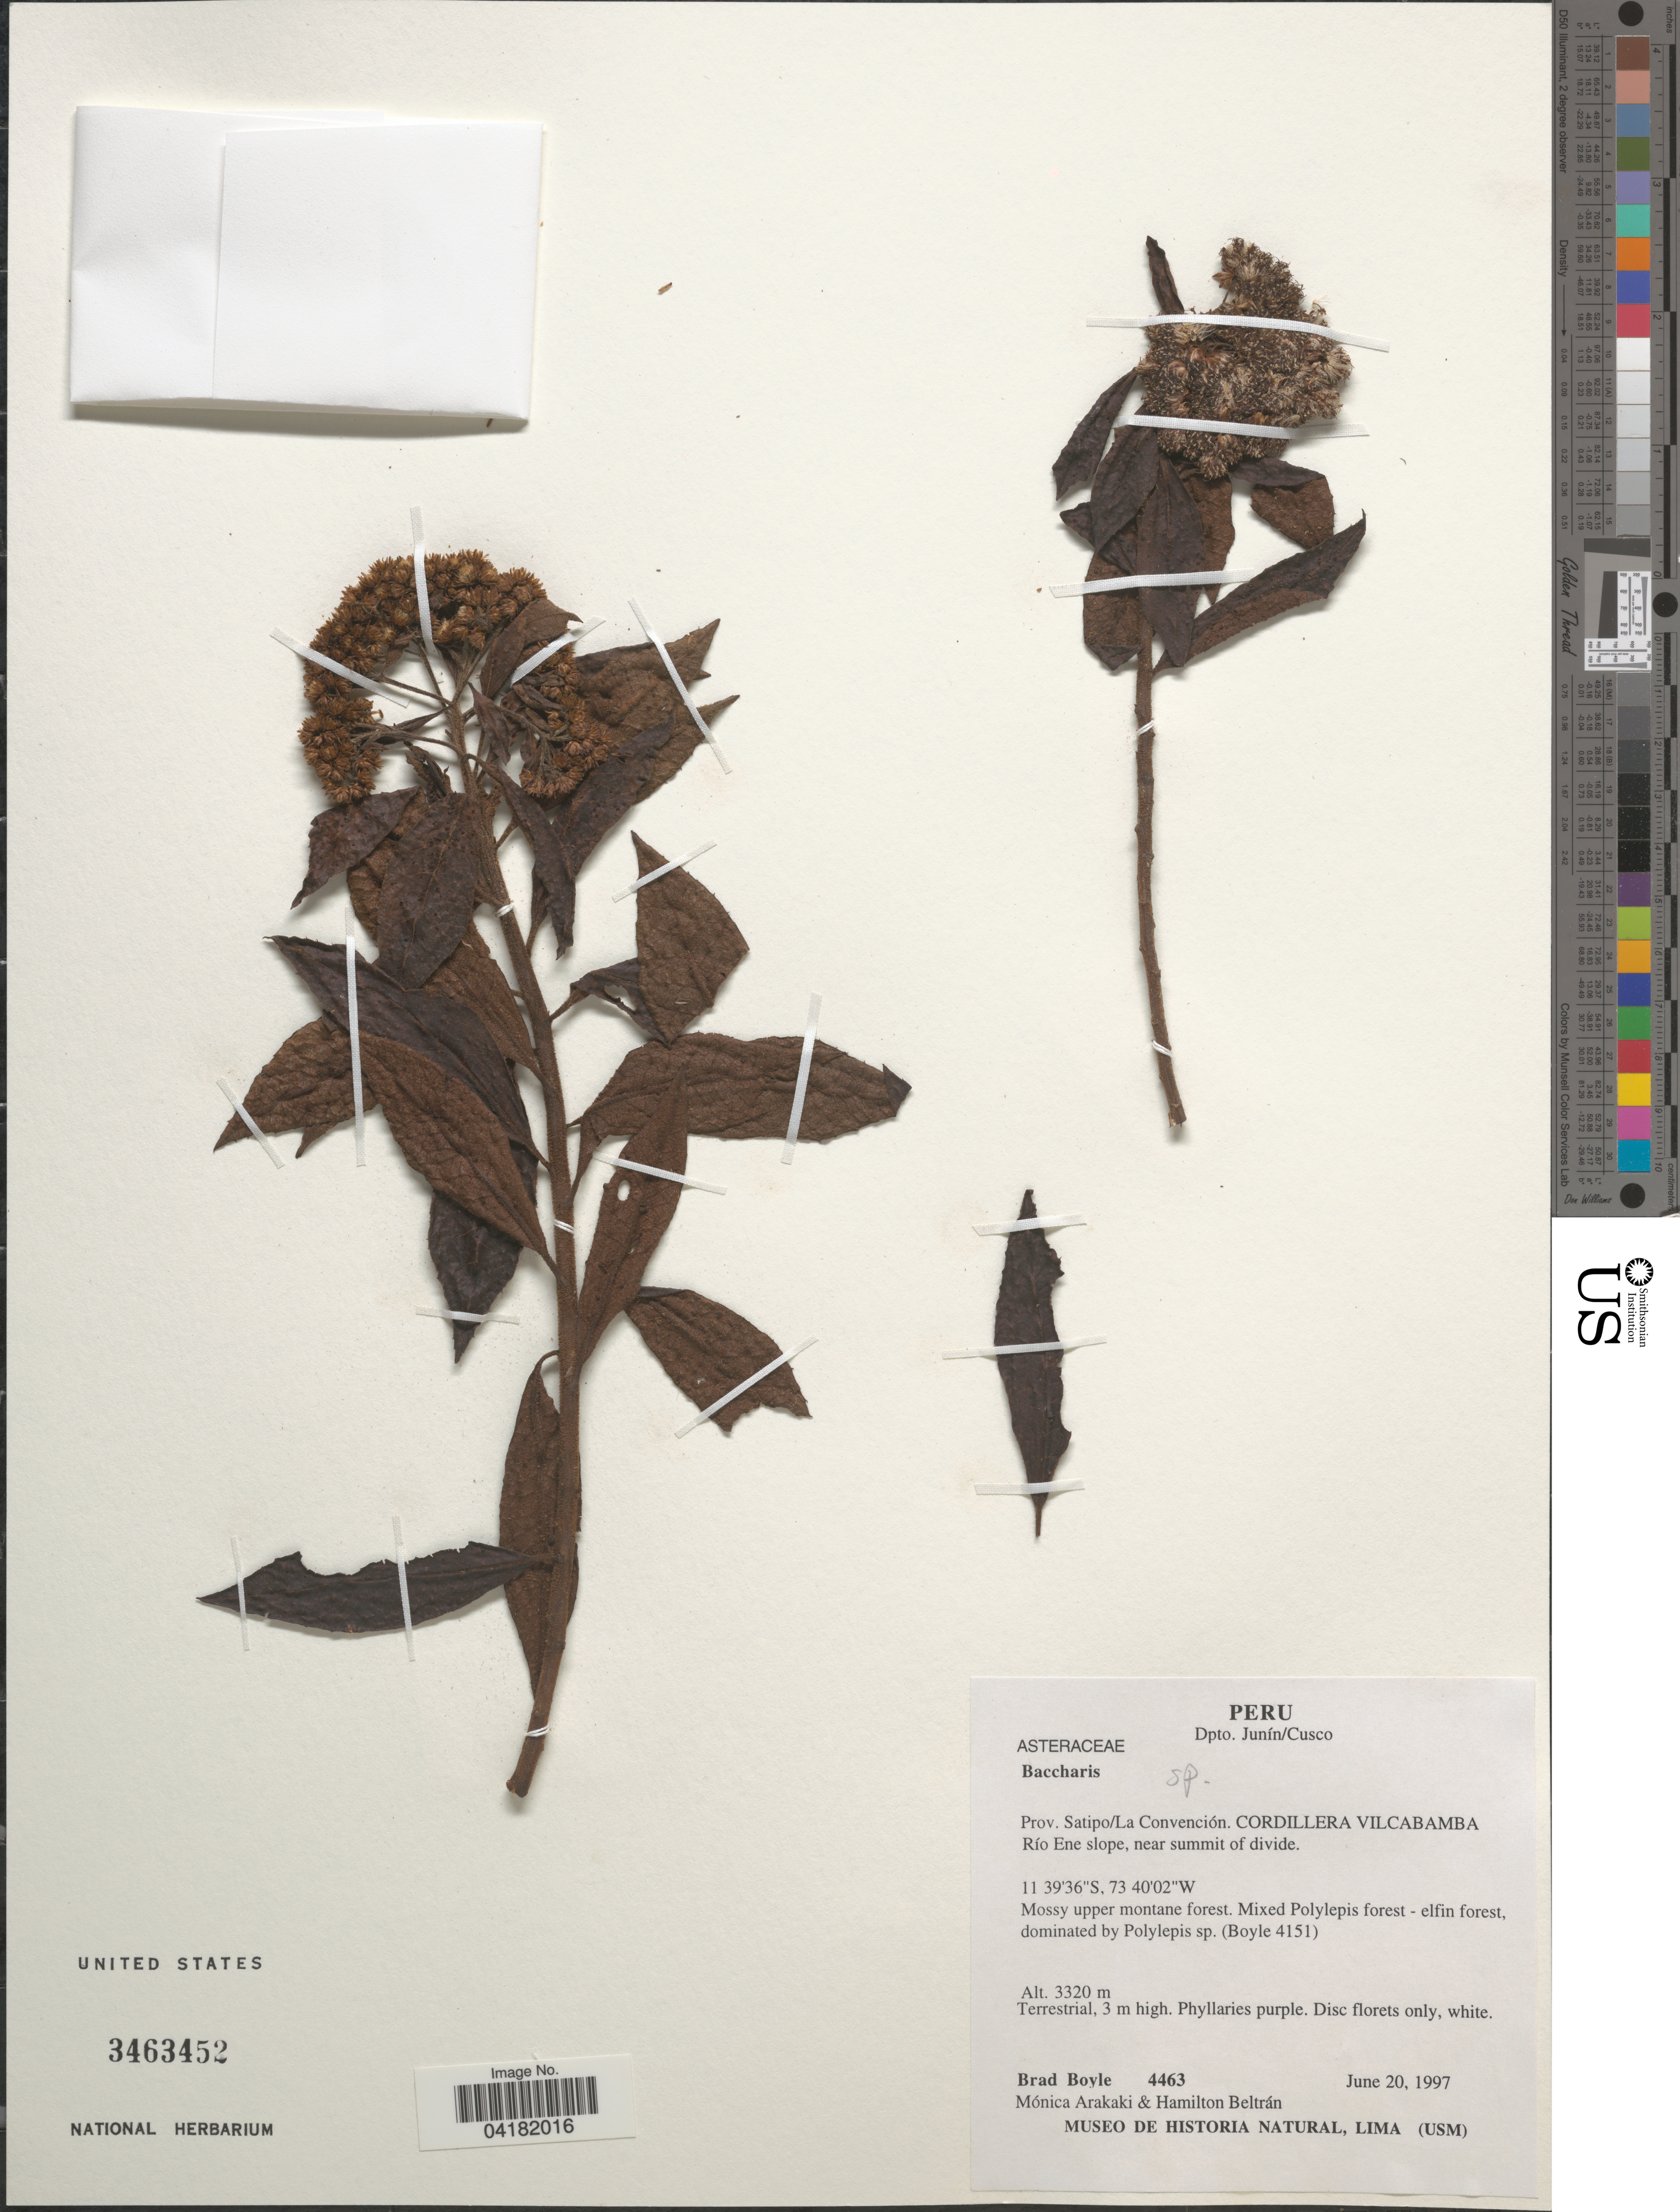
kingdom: Plantae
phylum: Tracheophyta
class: Magnoliopsida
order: Asterales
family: Asteraceae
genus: Baccharis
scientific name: Baccharis sp.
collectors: B. Boyle, M. Arakaki & H. Beltran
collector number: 4463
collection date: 1997-06-20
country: Peru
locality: Dpto. Junín/Cusco. Prov. Satipo/La Convención. Cordillera Vilcabamba. Río Ene slope, near summit of divide.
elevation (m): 3320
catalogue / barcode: US 3463452